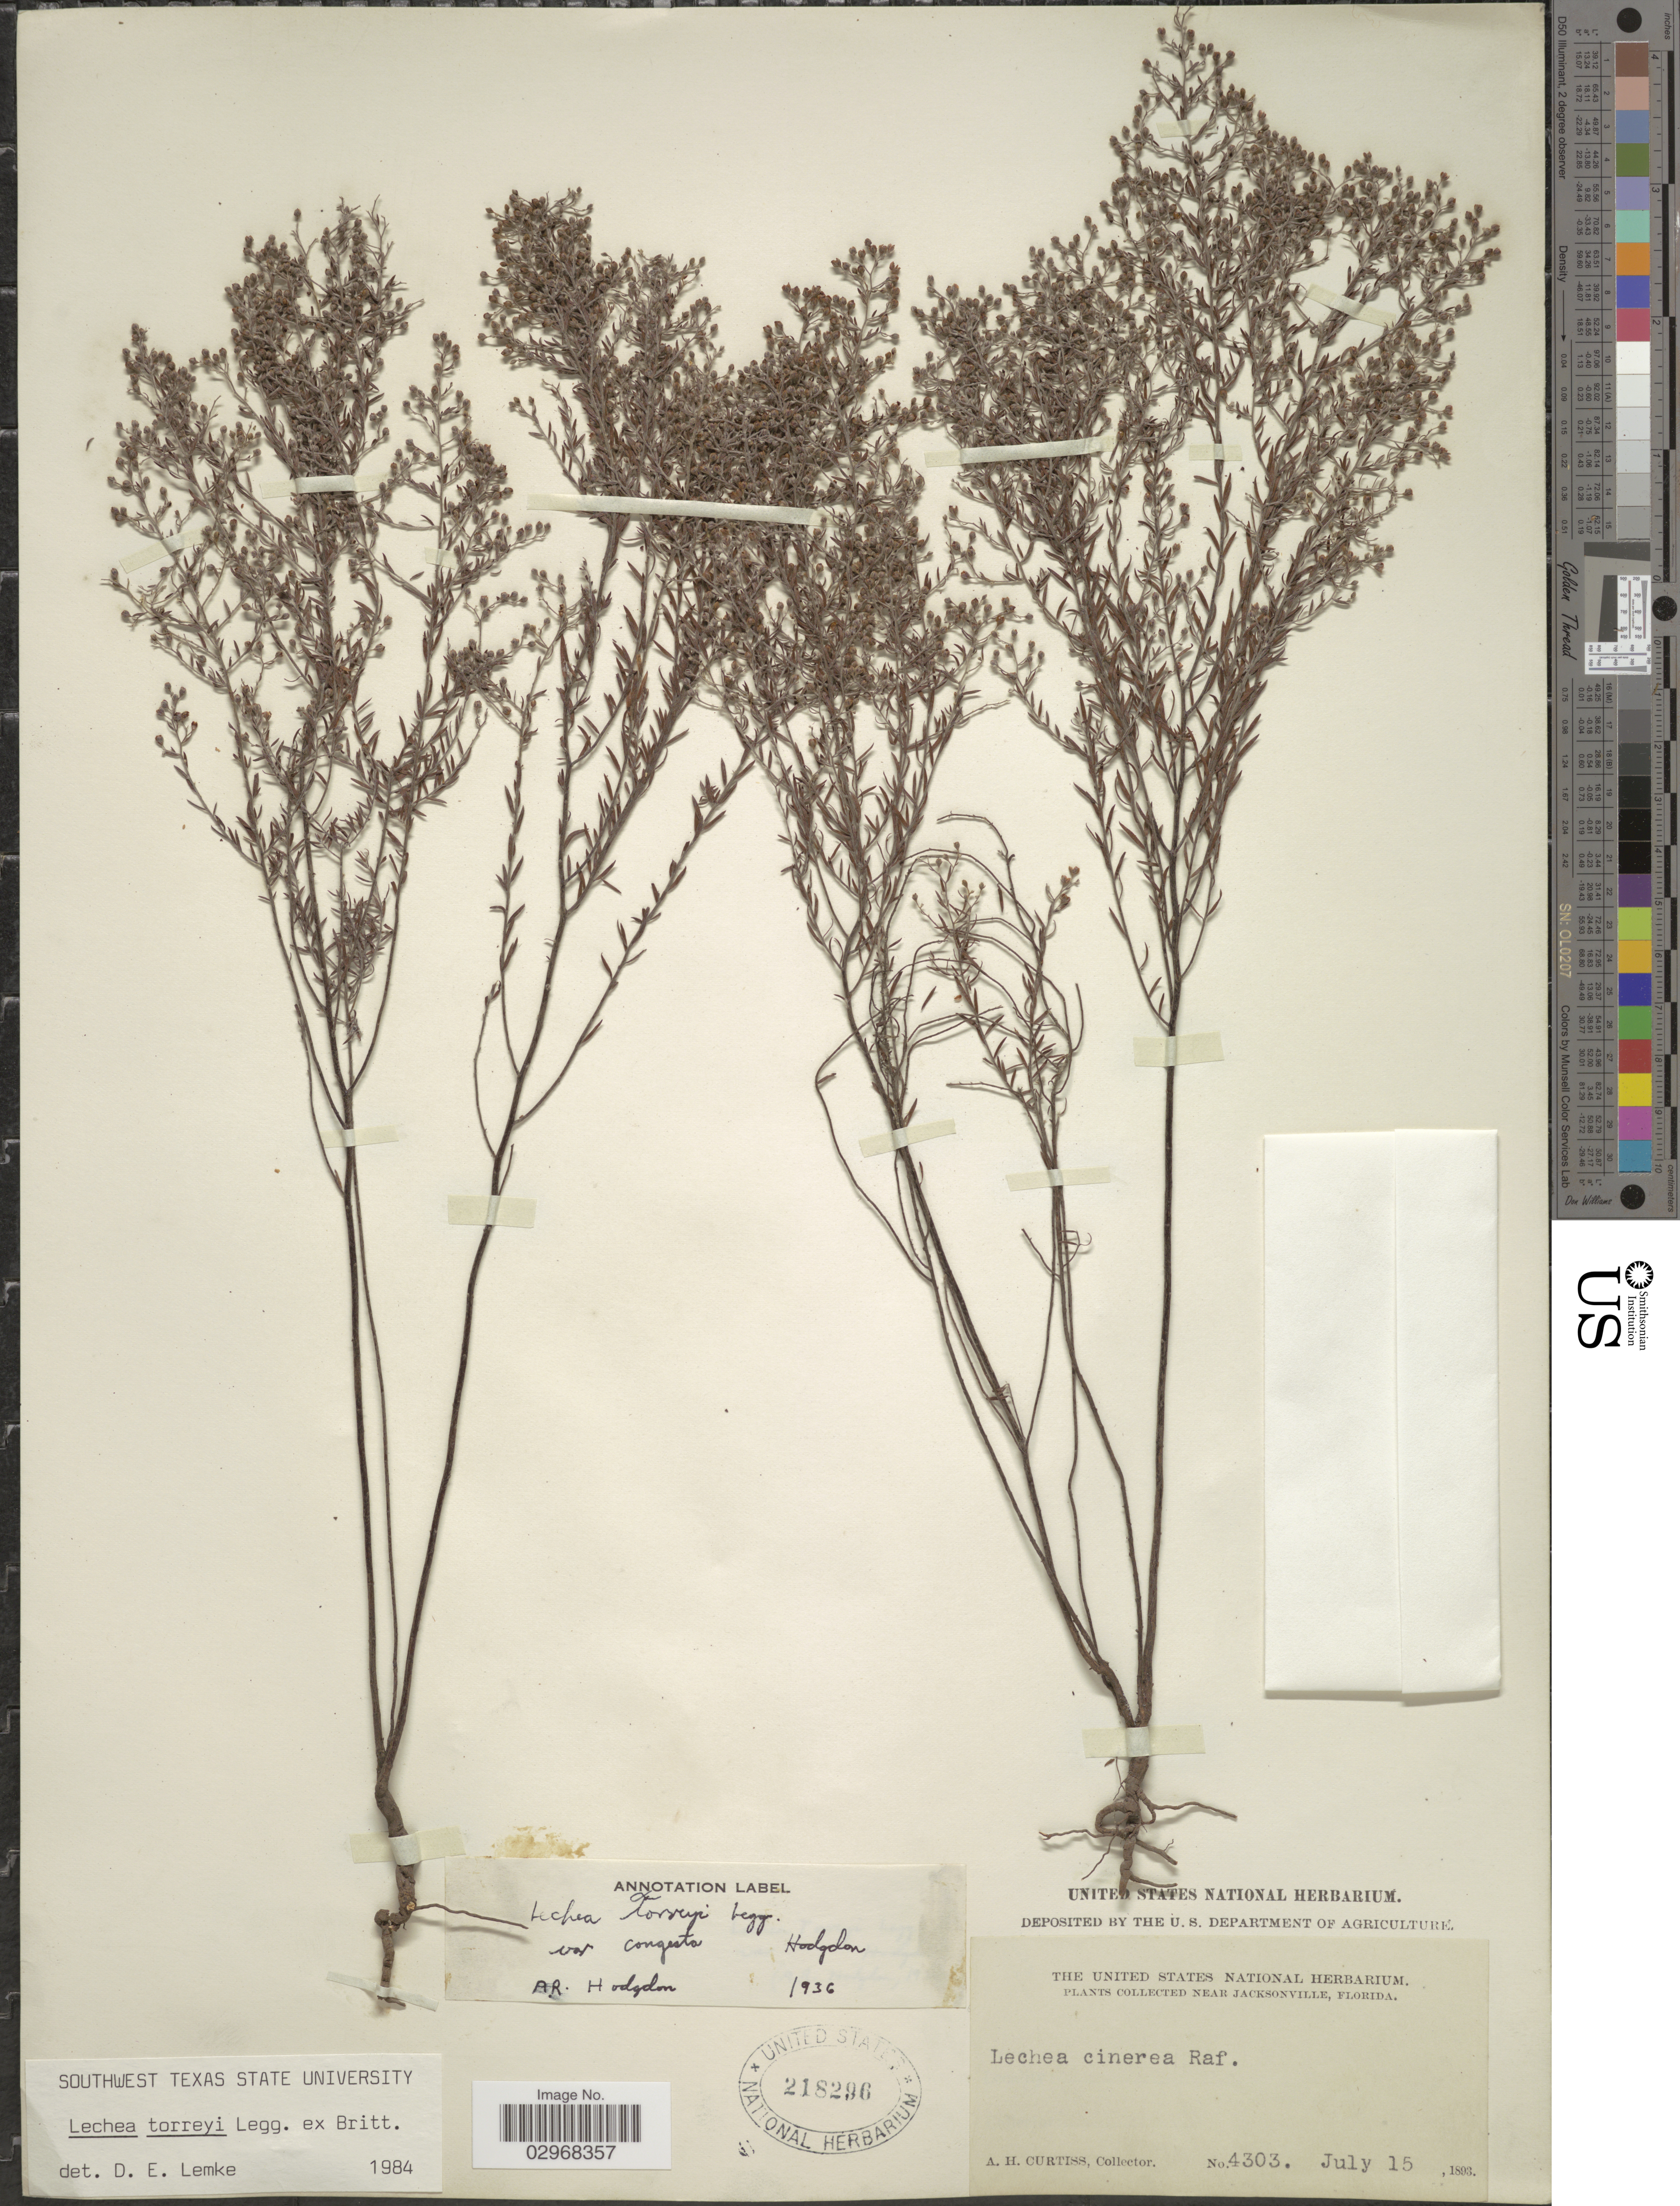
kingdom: Plantae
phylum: Tracheophyta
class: Magnoliopsida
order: Malvales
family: Cistaceae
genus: Lechea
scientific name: Lechea torreyi var. congesta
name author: Hodgdon ex D. E. Lemke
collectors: A. H. Curtiss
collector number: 4303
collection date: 1893-07-15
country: United States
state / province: Florida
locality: Near Jacksonville.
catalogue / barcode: US 218296